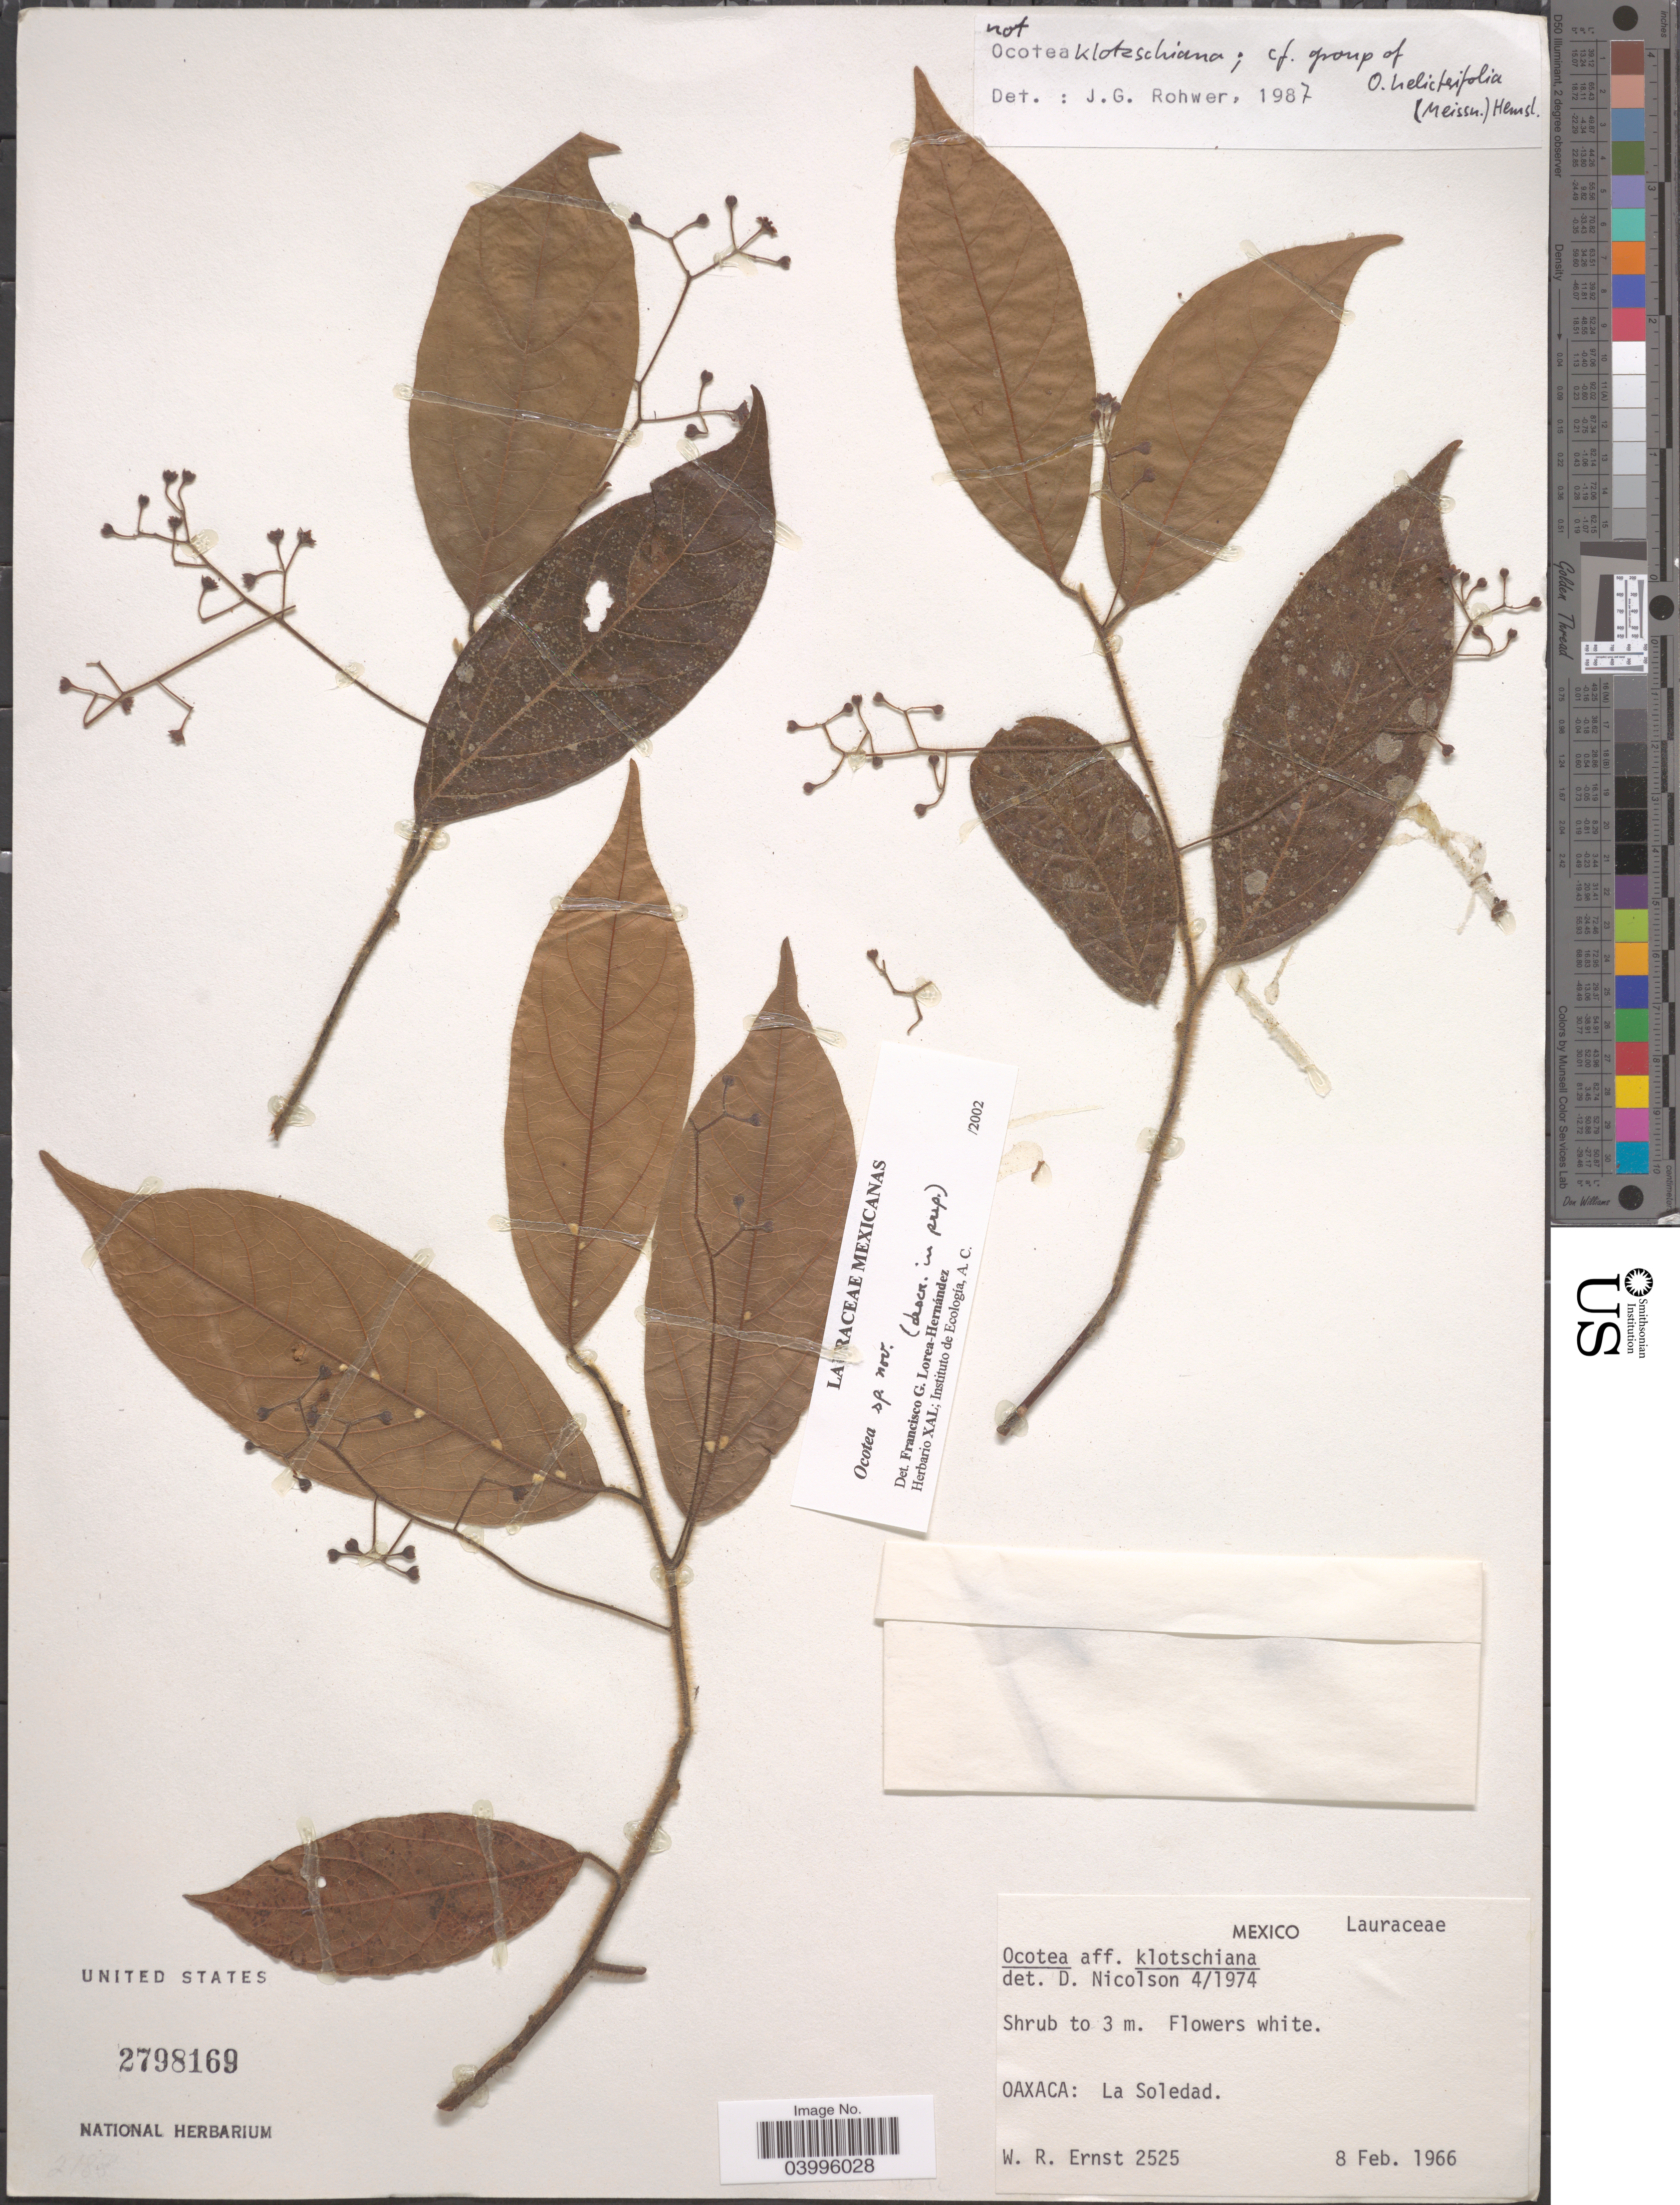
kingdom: Plantae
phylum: Tracheophyta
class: Magnoliopsida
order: Laurales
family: Lauraceae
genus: Ocotea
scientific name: Ocotea sp.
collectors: W. R. Ernst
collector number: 2525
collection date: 1966-02-08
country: Mexico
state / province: Oaxaca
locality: La Soledad.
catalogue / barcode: US 2798169